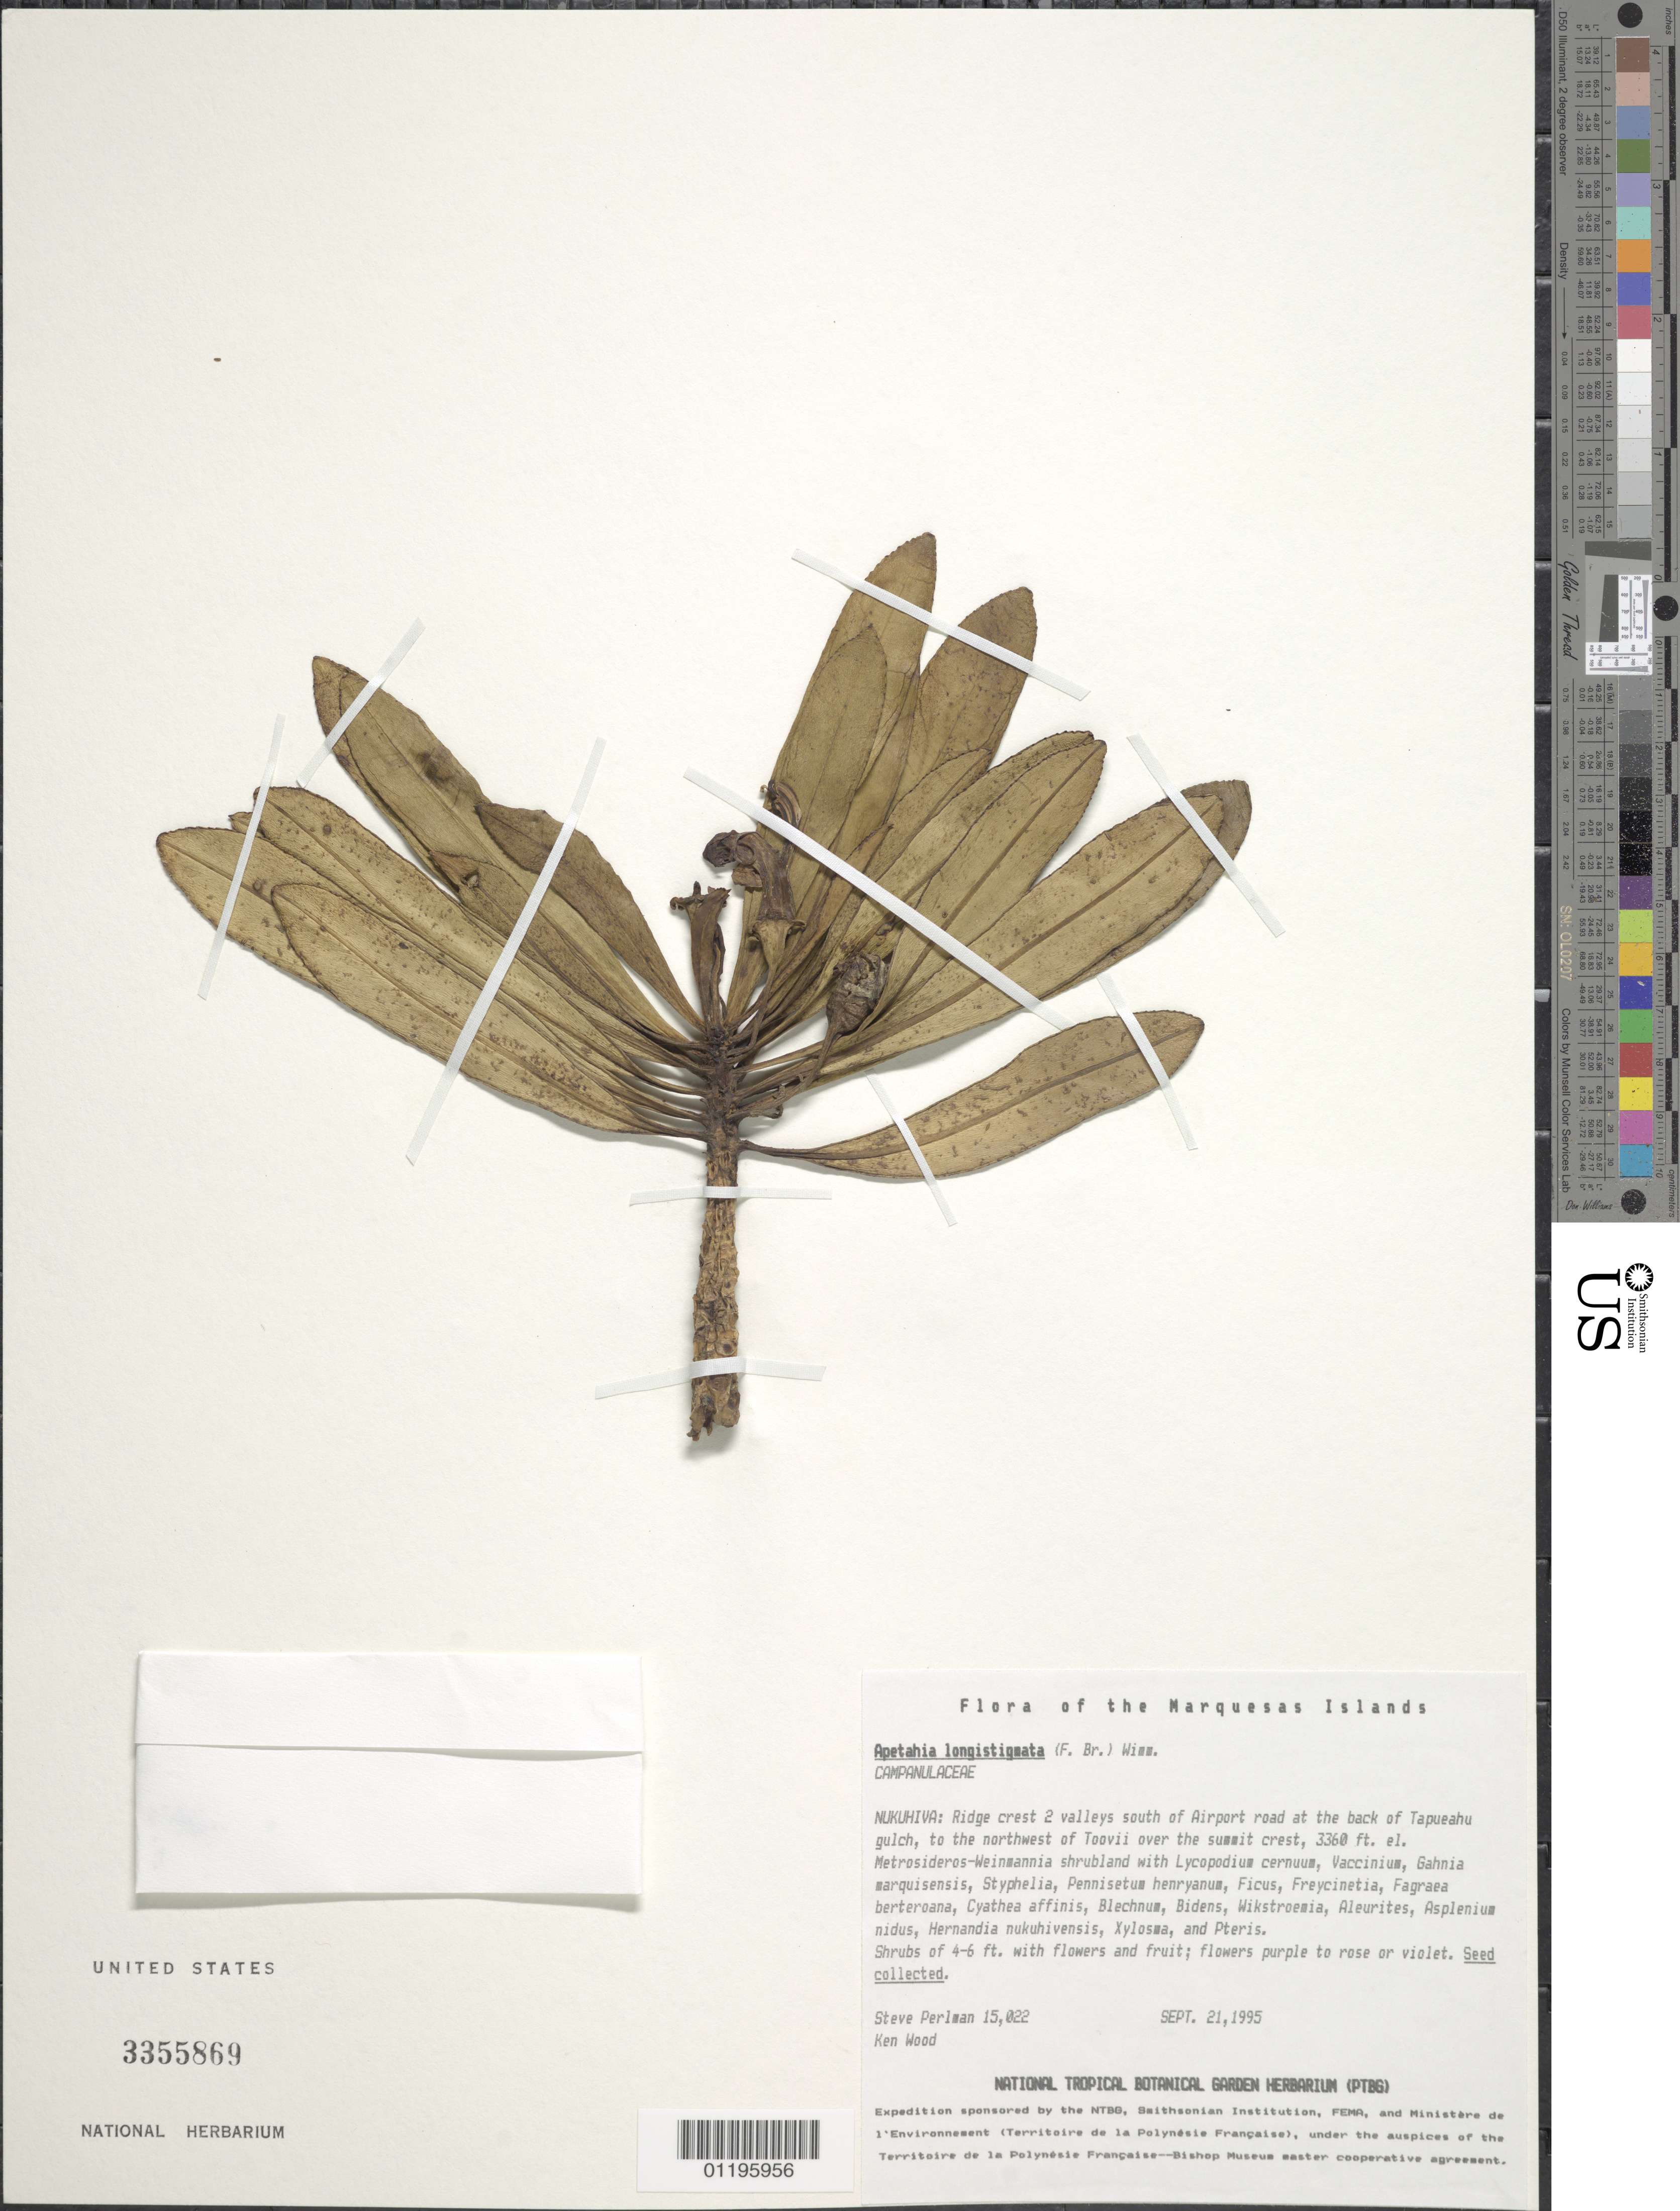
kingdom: Plantae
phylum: Tracheophyta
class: Magnoliopsida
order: Asterales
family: Campanulaceae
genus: Apetahia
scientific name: Apetahia longistigmata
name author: (F. Br.) E. Wimm.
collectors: S. P. Perlman & K. R. Wood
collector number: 15022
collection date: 1995-09-21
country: French Polynesia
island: Nuku Hiva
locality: Ridge crest 2 valleys S of Airport road, back of Tapueahu gulch, to NW of Toovii over summit crest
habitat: In Metrosideros-Weinmannia shrubland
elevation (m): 1024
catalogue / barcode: US 3355869